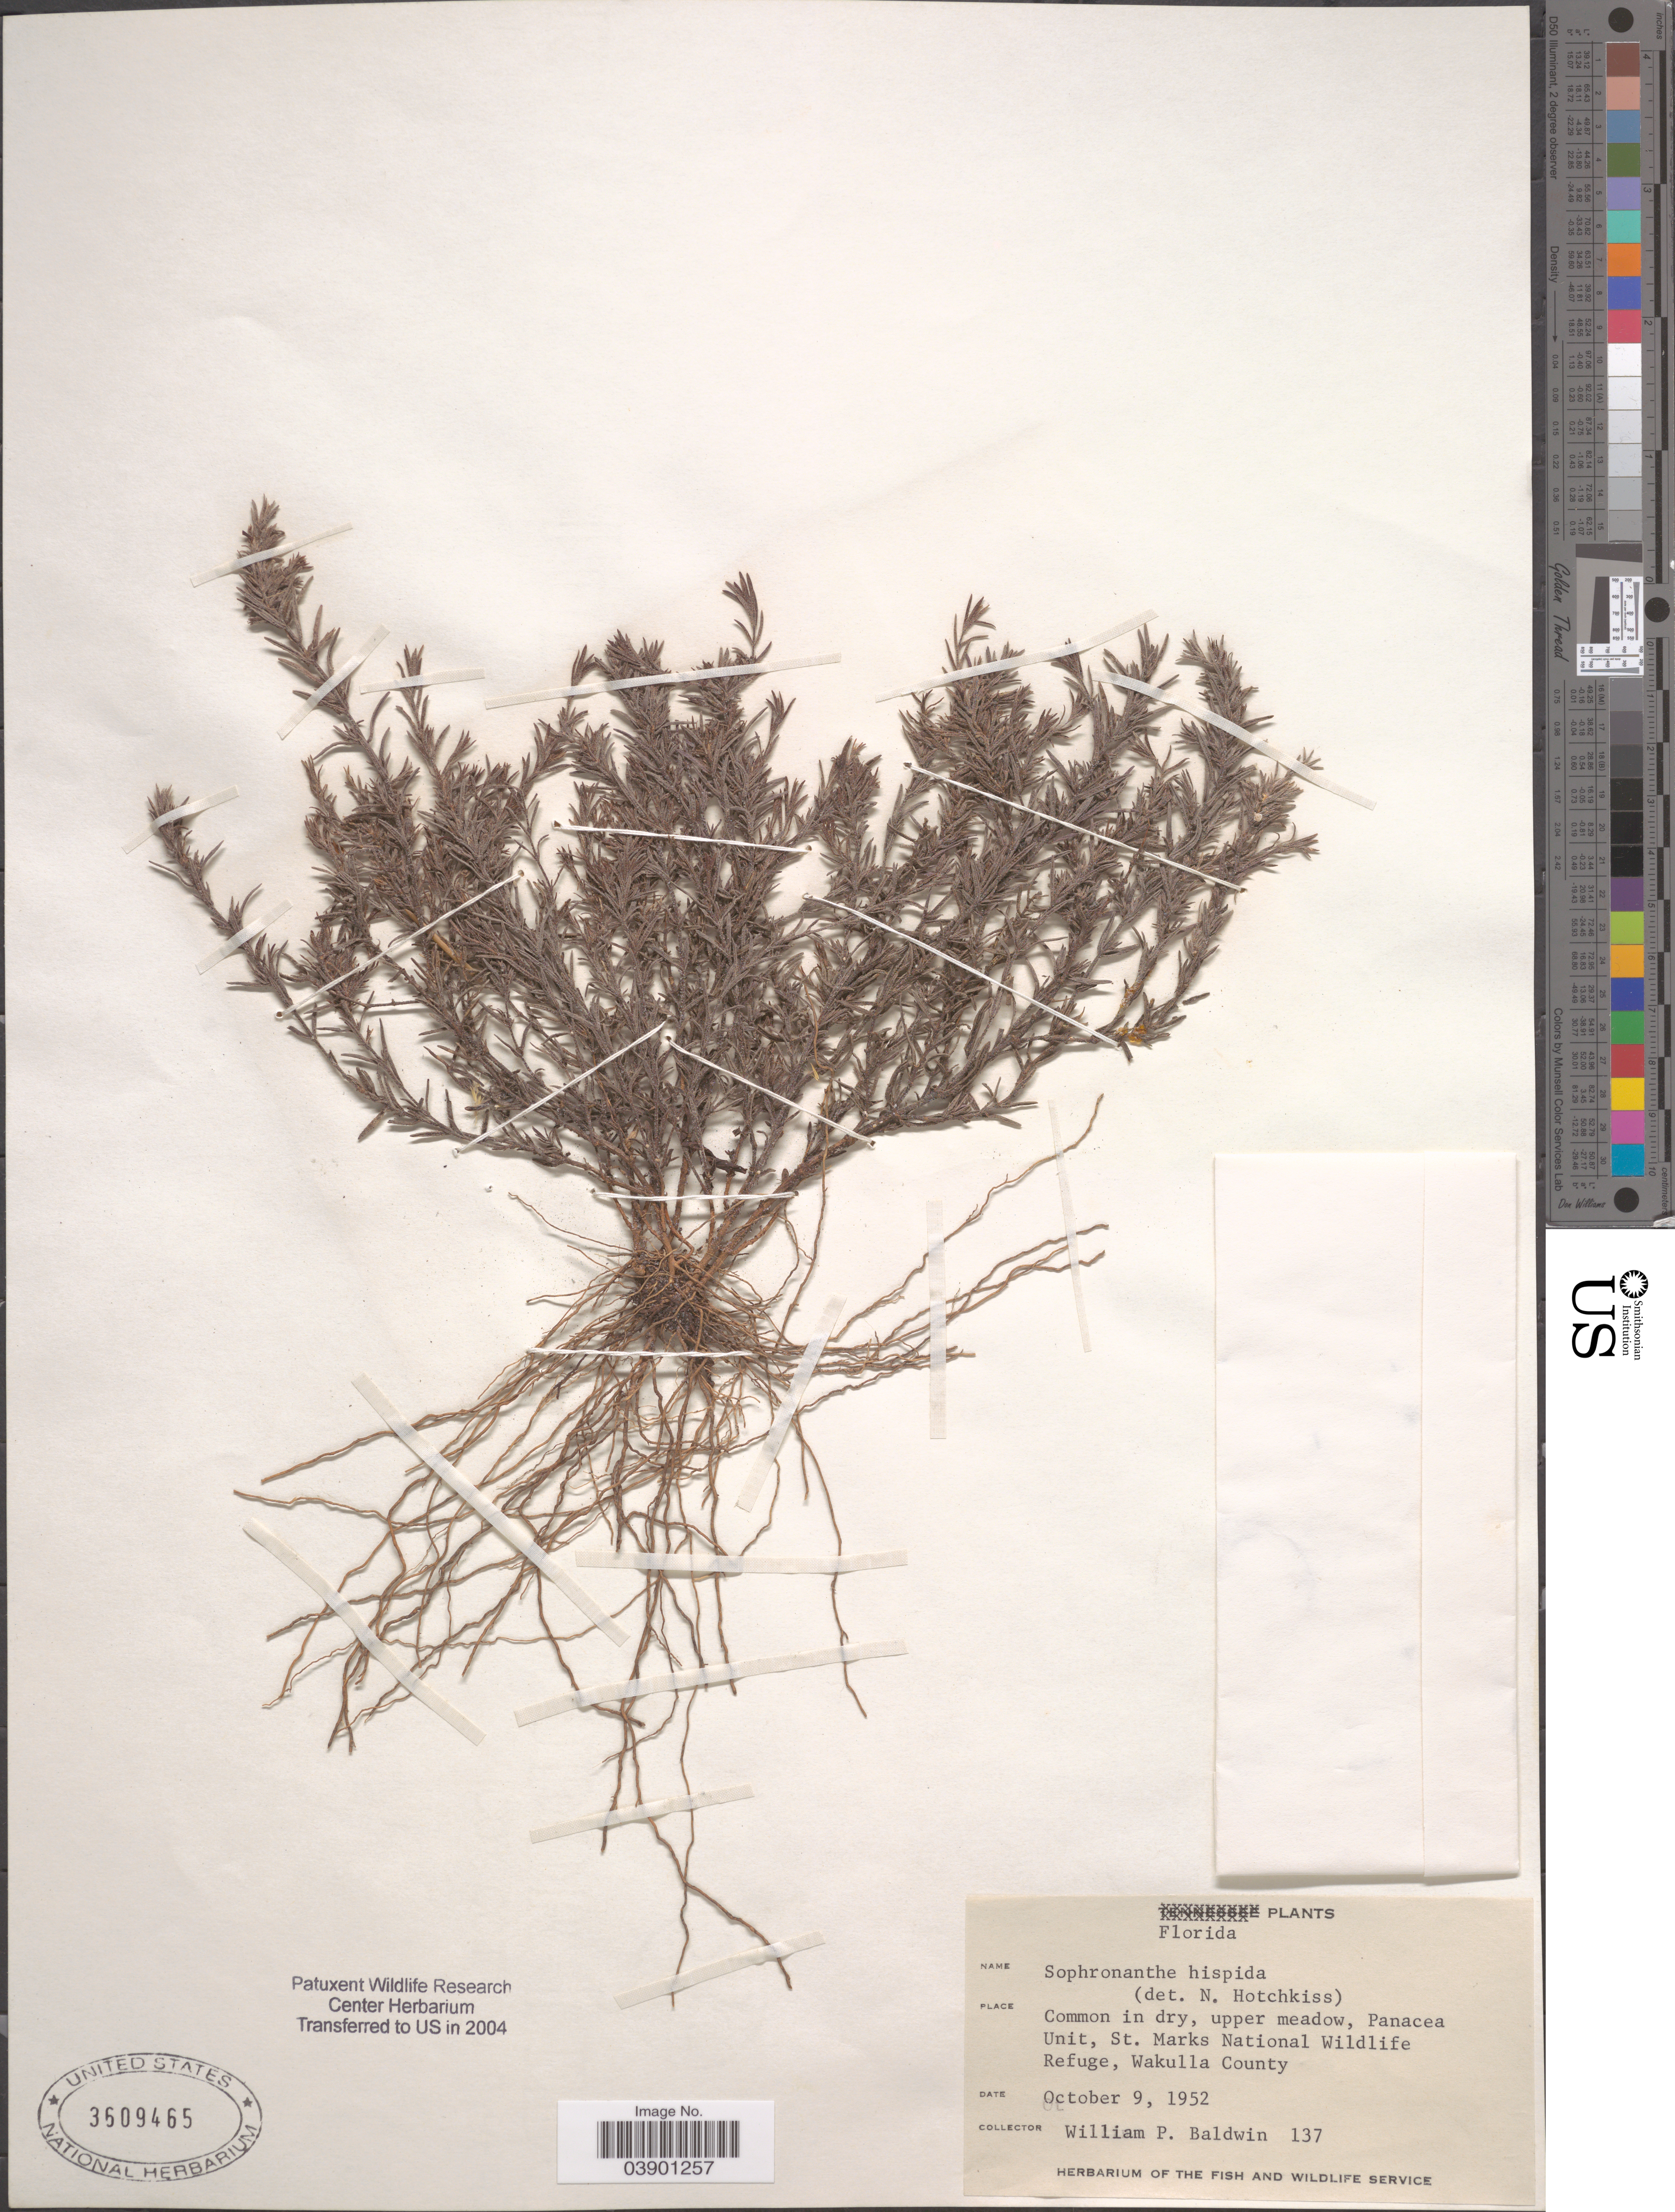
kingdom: Plantae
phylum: Tracheophyta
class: Magnoliopsida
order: Lamiales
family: Plantaginaceae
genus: Sophronanthe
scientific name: Sophronanthe hispida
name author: Benth. ex Lindl.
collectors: W. Baldwin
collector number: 137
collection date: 1952-10-09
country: United States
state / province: Florida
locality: Panacea Unit, St. Marks National Wildlife Refuge, Wakulla County.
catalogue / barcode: US 3609465